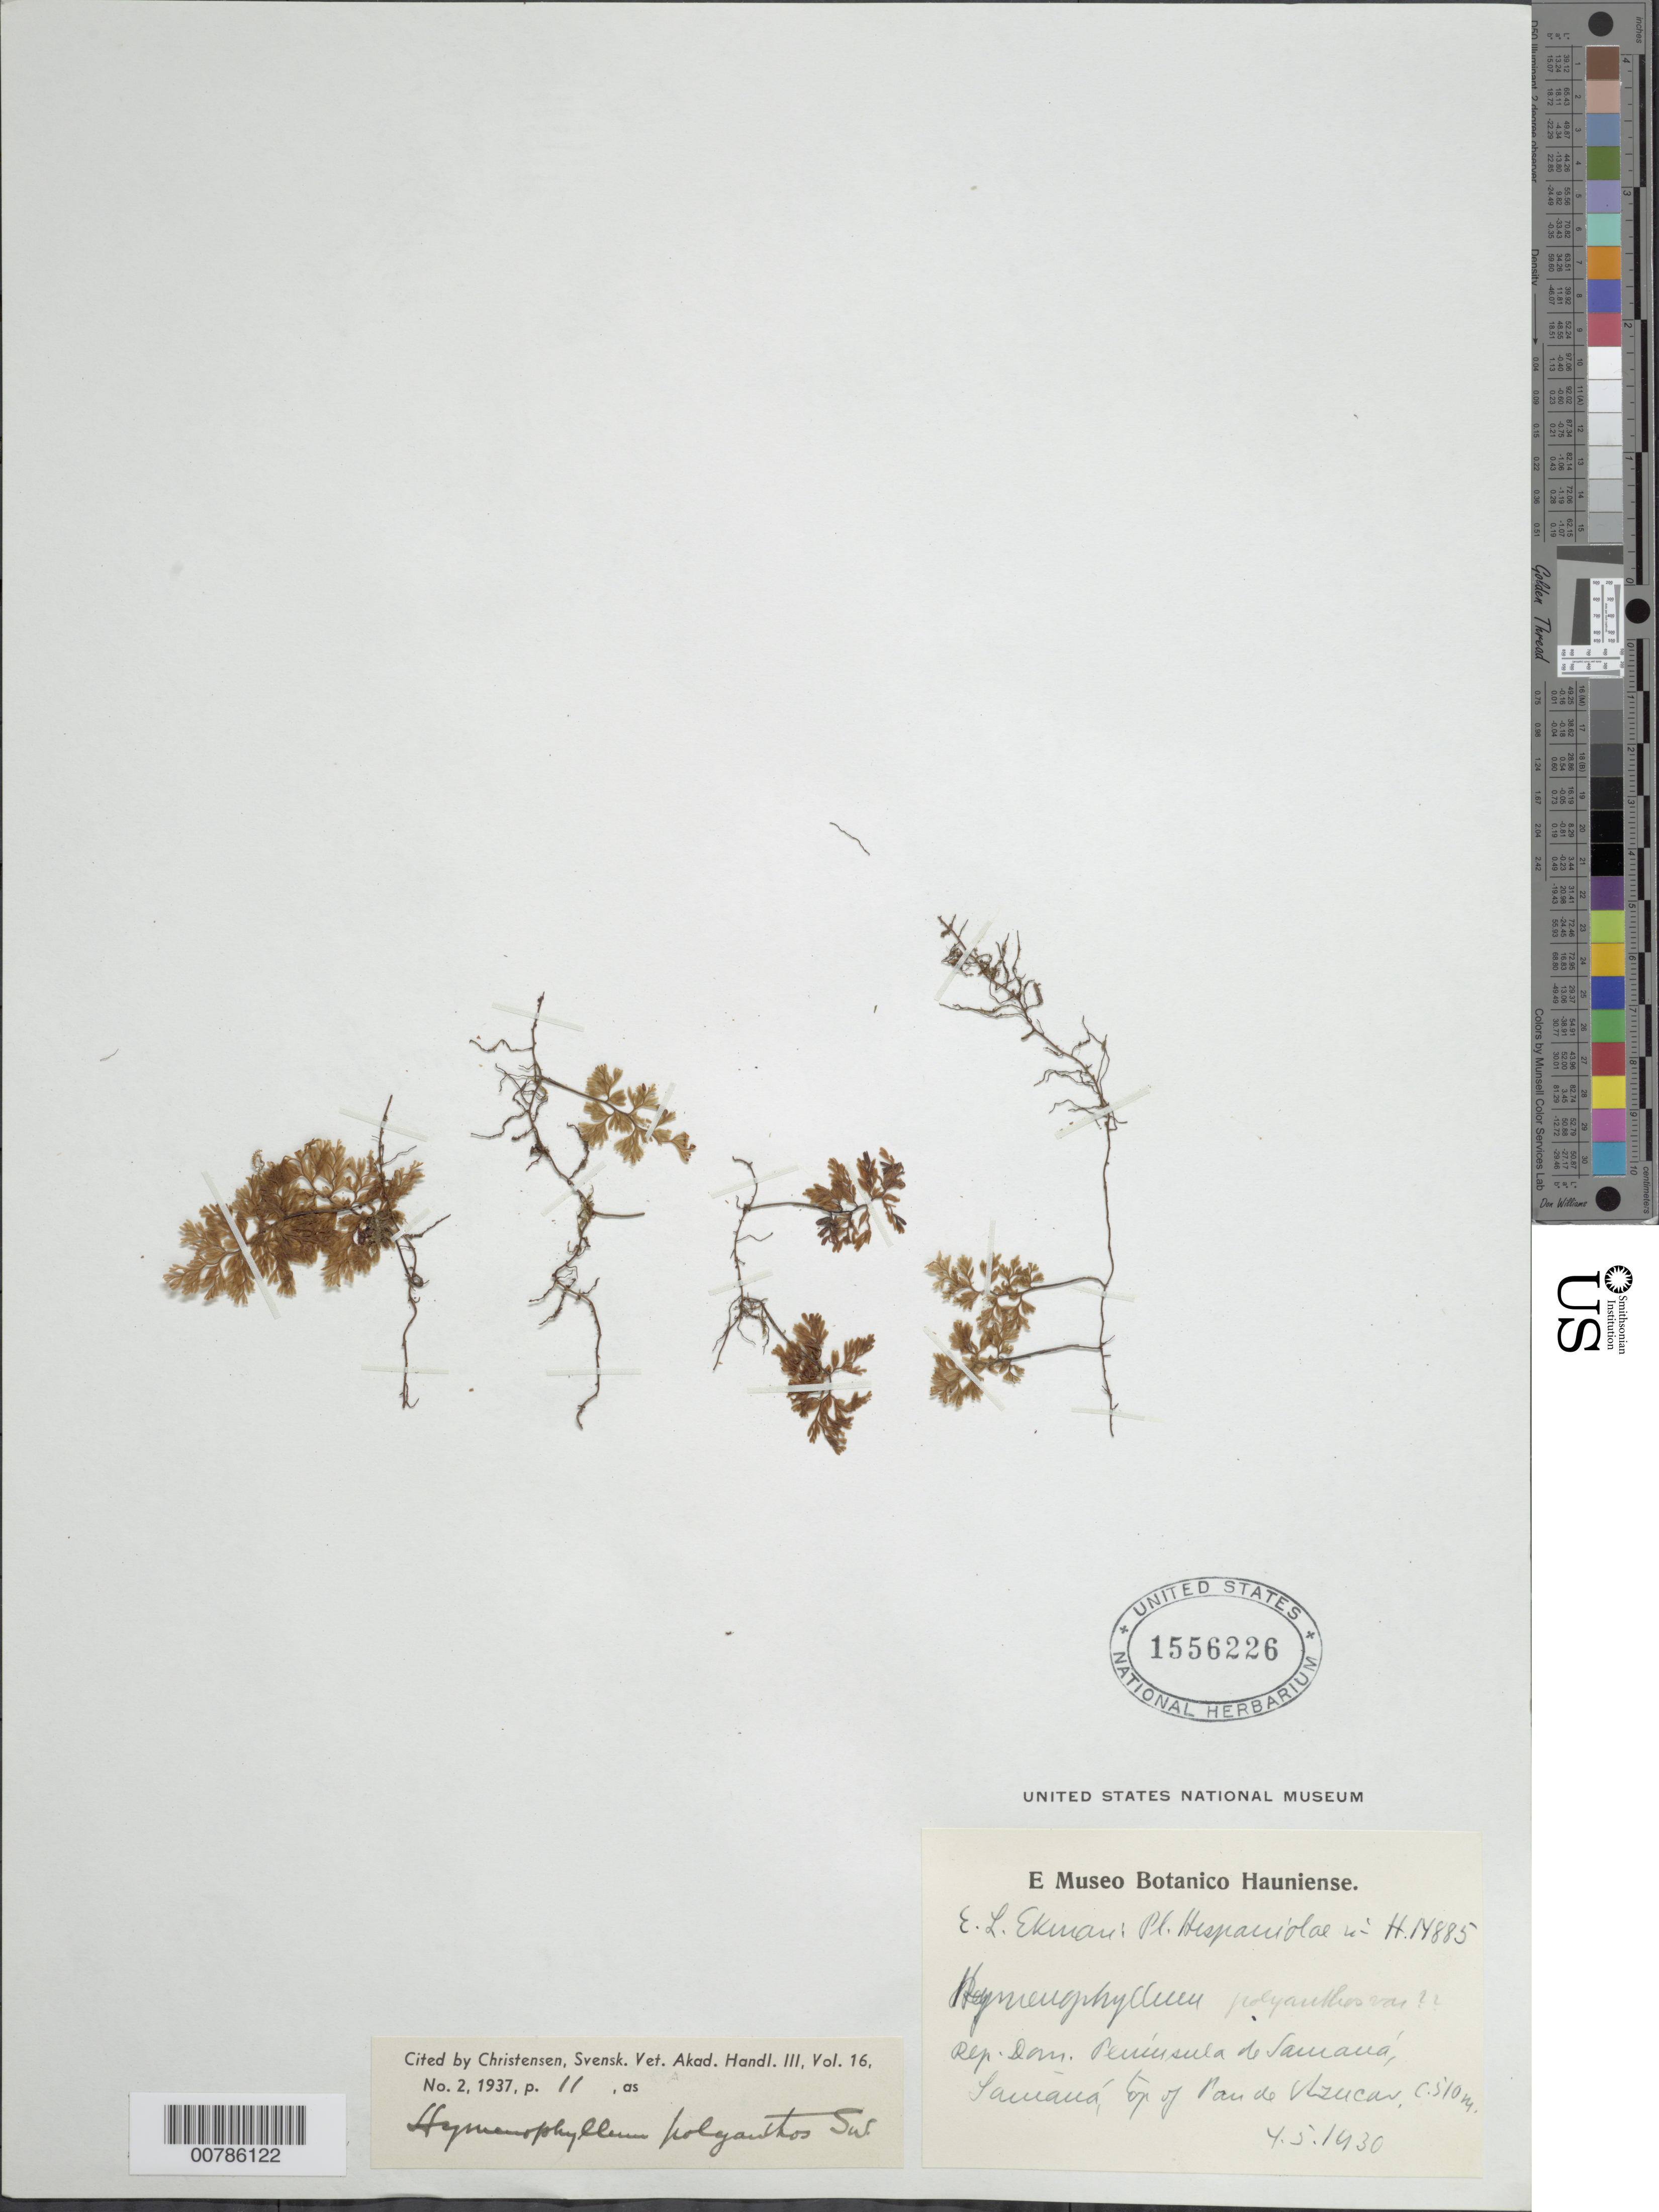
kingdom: Plantae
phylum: Tracheophyta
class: Polypodiopsida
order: Hymenophyllales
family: Hymenophyllaceae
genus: Hymenophyllum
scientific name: Hymenophyllum polyanthos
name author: (Sw.) Sw.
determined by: Christensen, C. F. A.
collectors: E. L. Ekman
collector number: H 14885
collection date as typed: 04 May 1930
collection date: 1930-05-04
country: Dominican Republic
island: Hispaniola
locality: Penincula de Samaná, Samaná, top of Pilón de Azucar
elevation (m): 510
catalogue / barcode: US 1556226